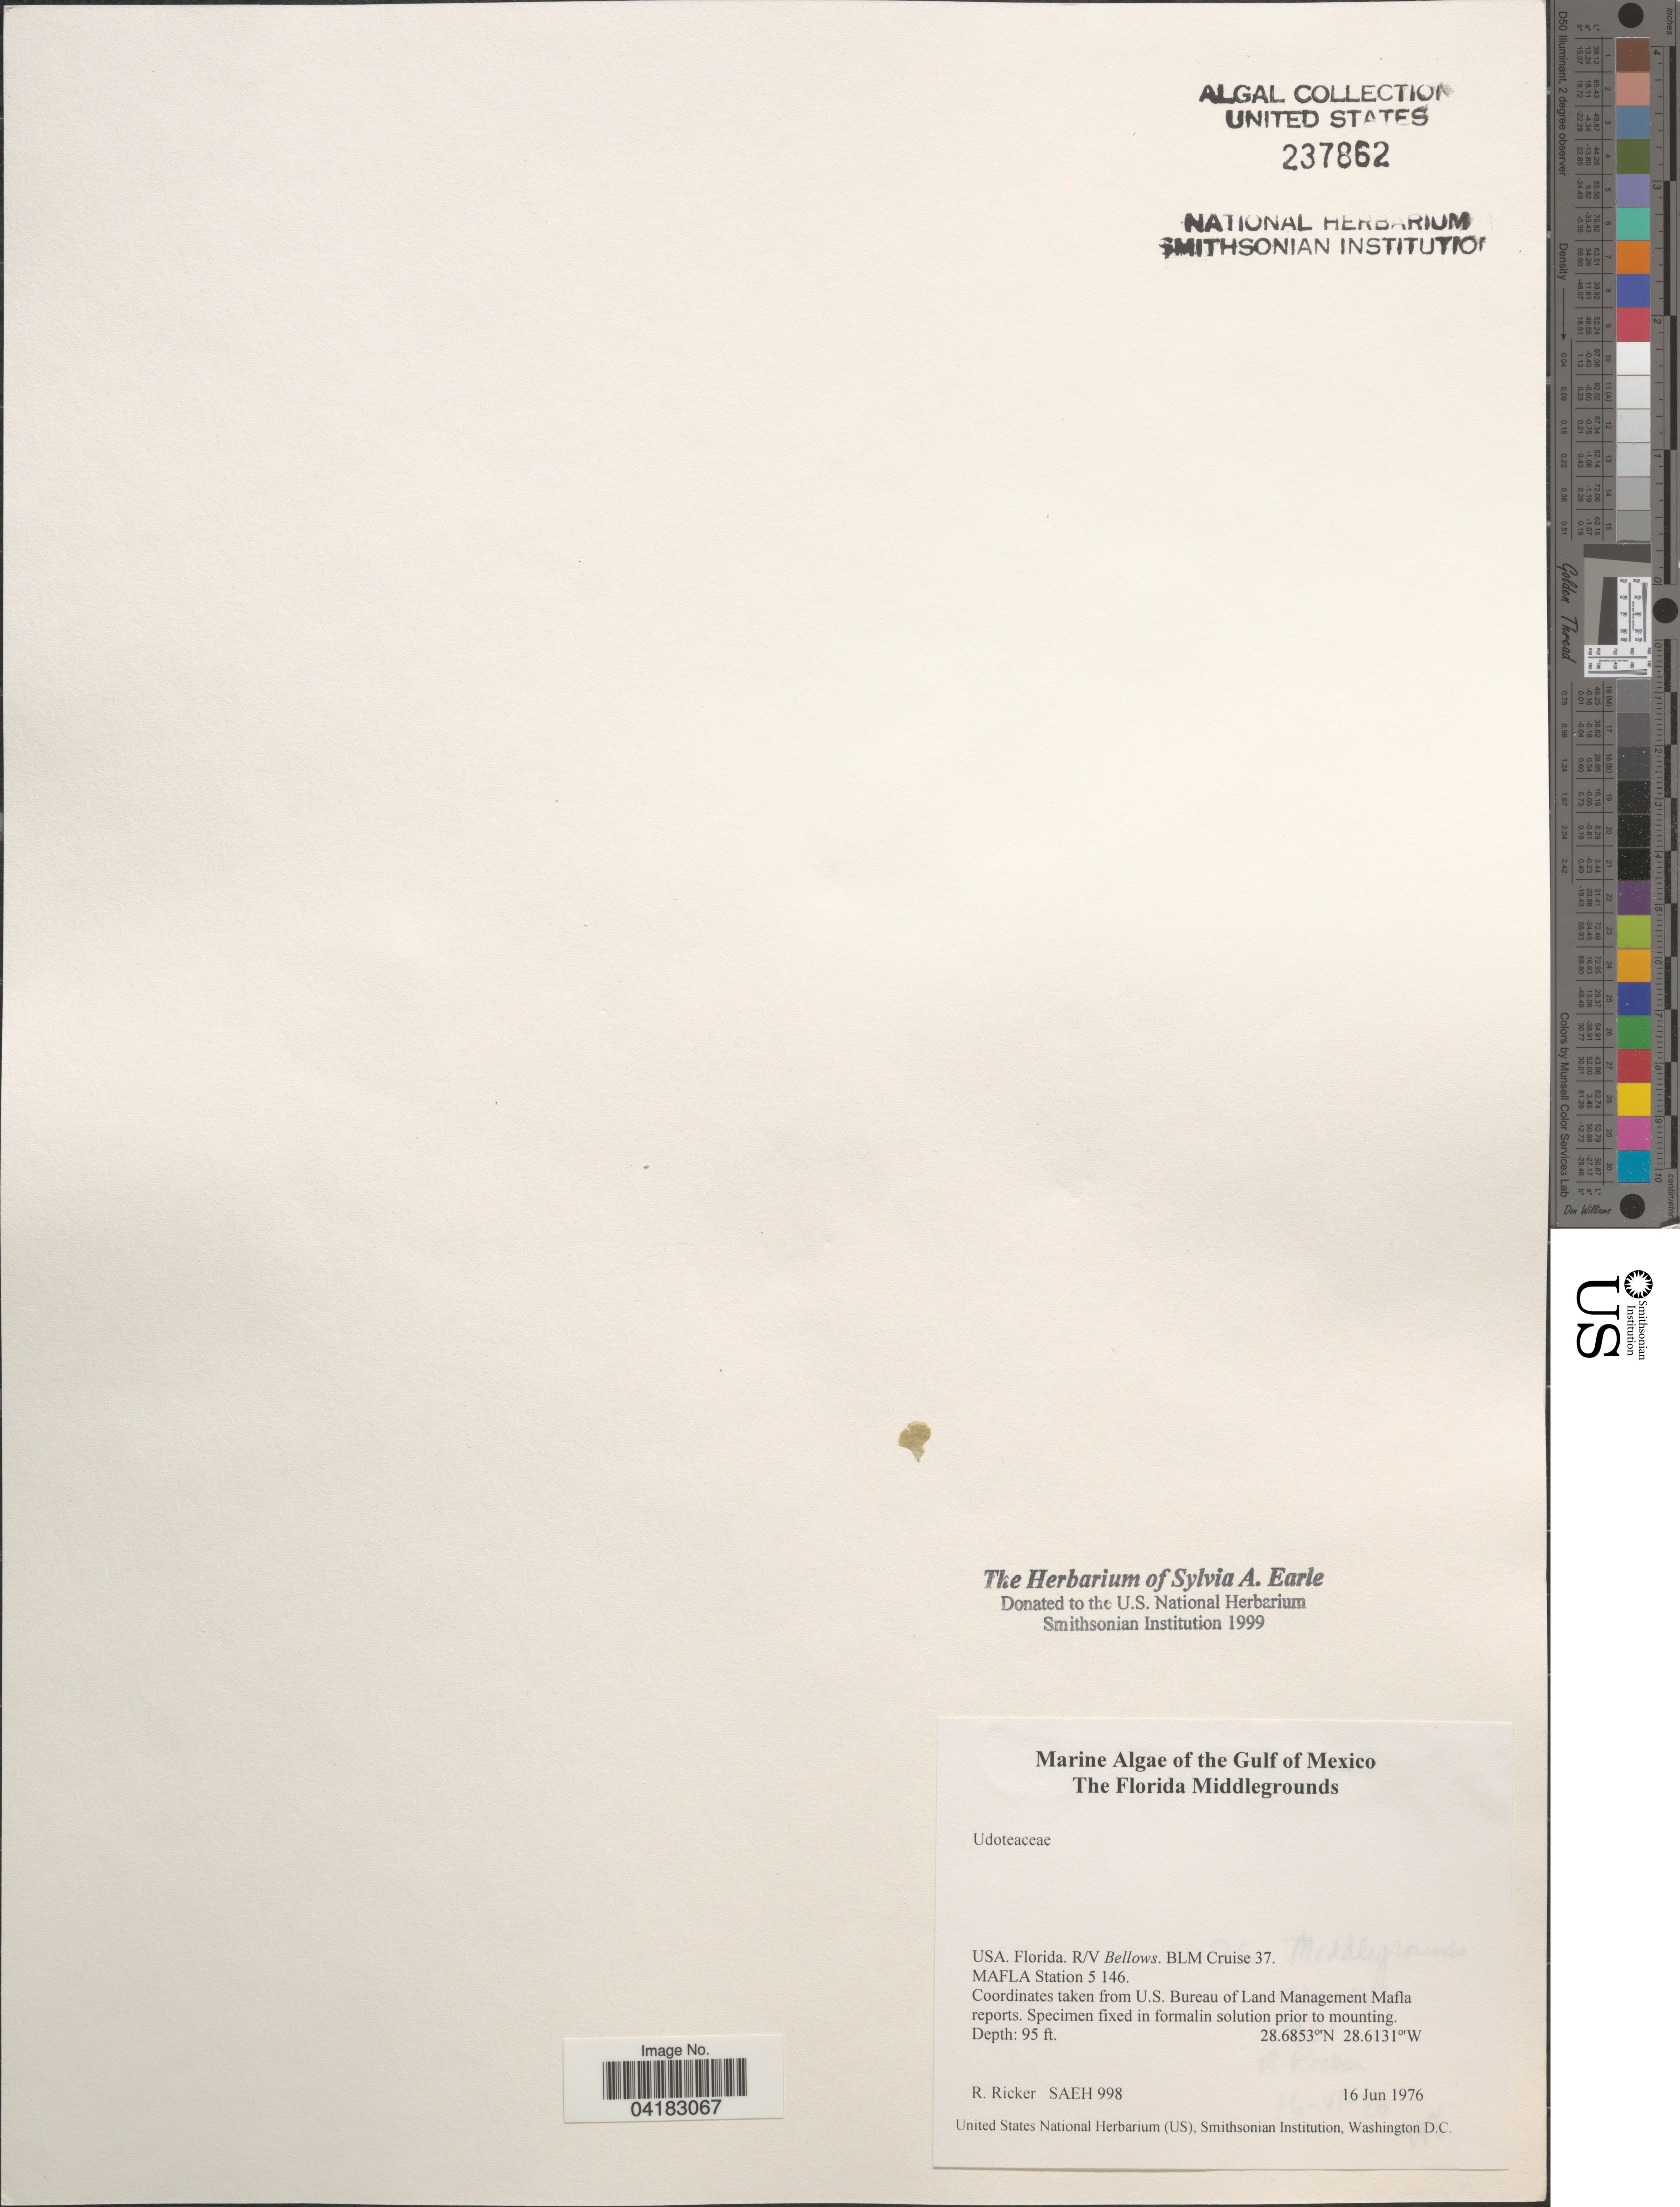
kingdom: Plantae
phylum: Chlorophyta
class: Ulvophyceae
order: Bryopsidales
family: Udoteaceae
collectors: R. Ricker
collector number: SAEH998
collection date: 1976-06-16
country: United States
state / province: Florida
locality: Gulf of Mexico. The Florida Middlegrounds. R/V Bellows. BLM Cruise 37. MAFLA Station 5 146.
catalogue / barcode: US 237862